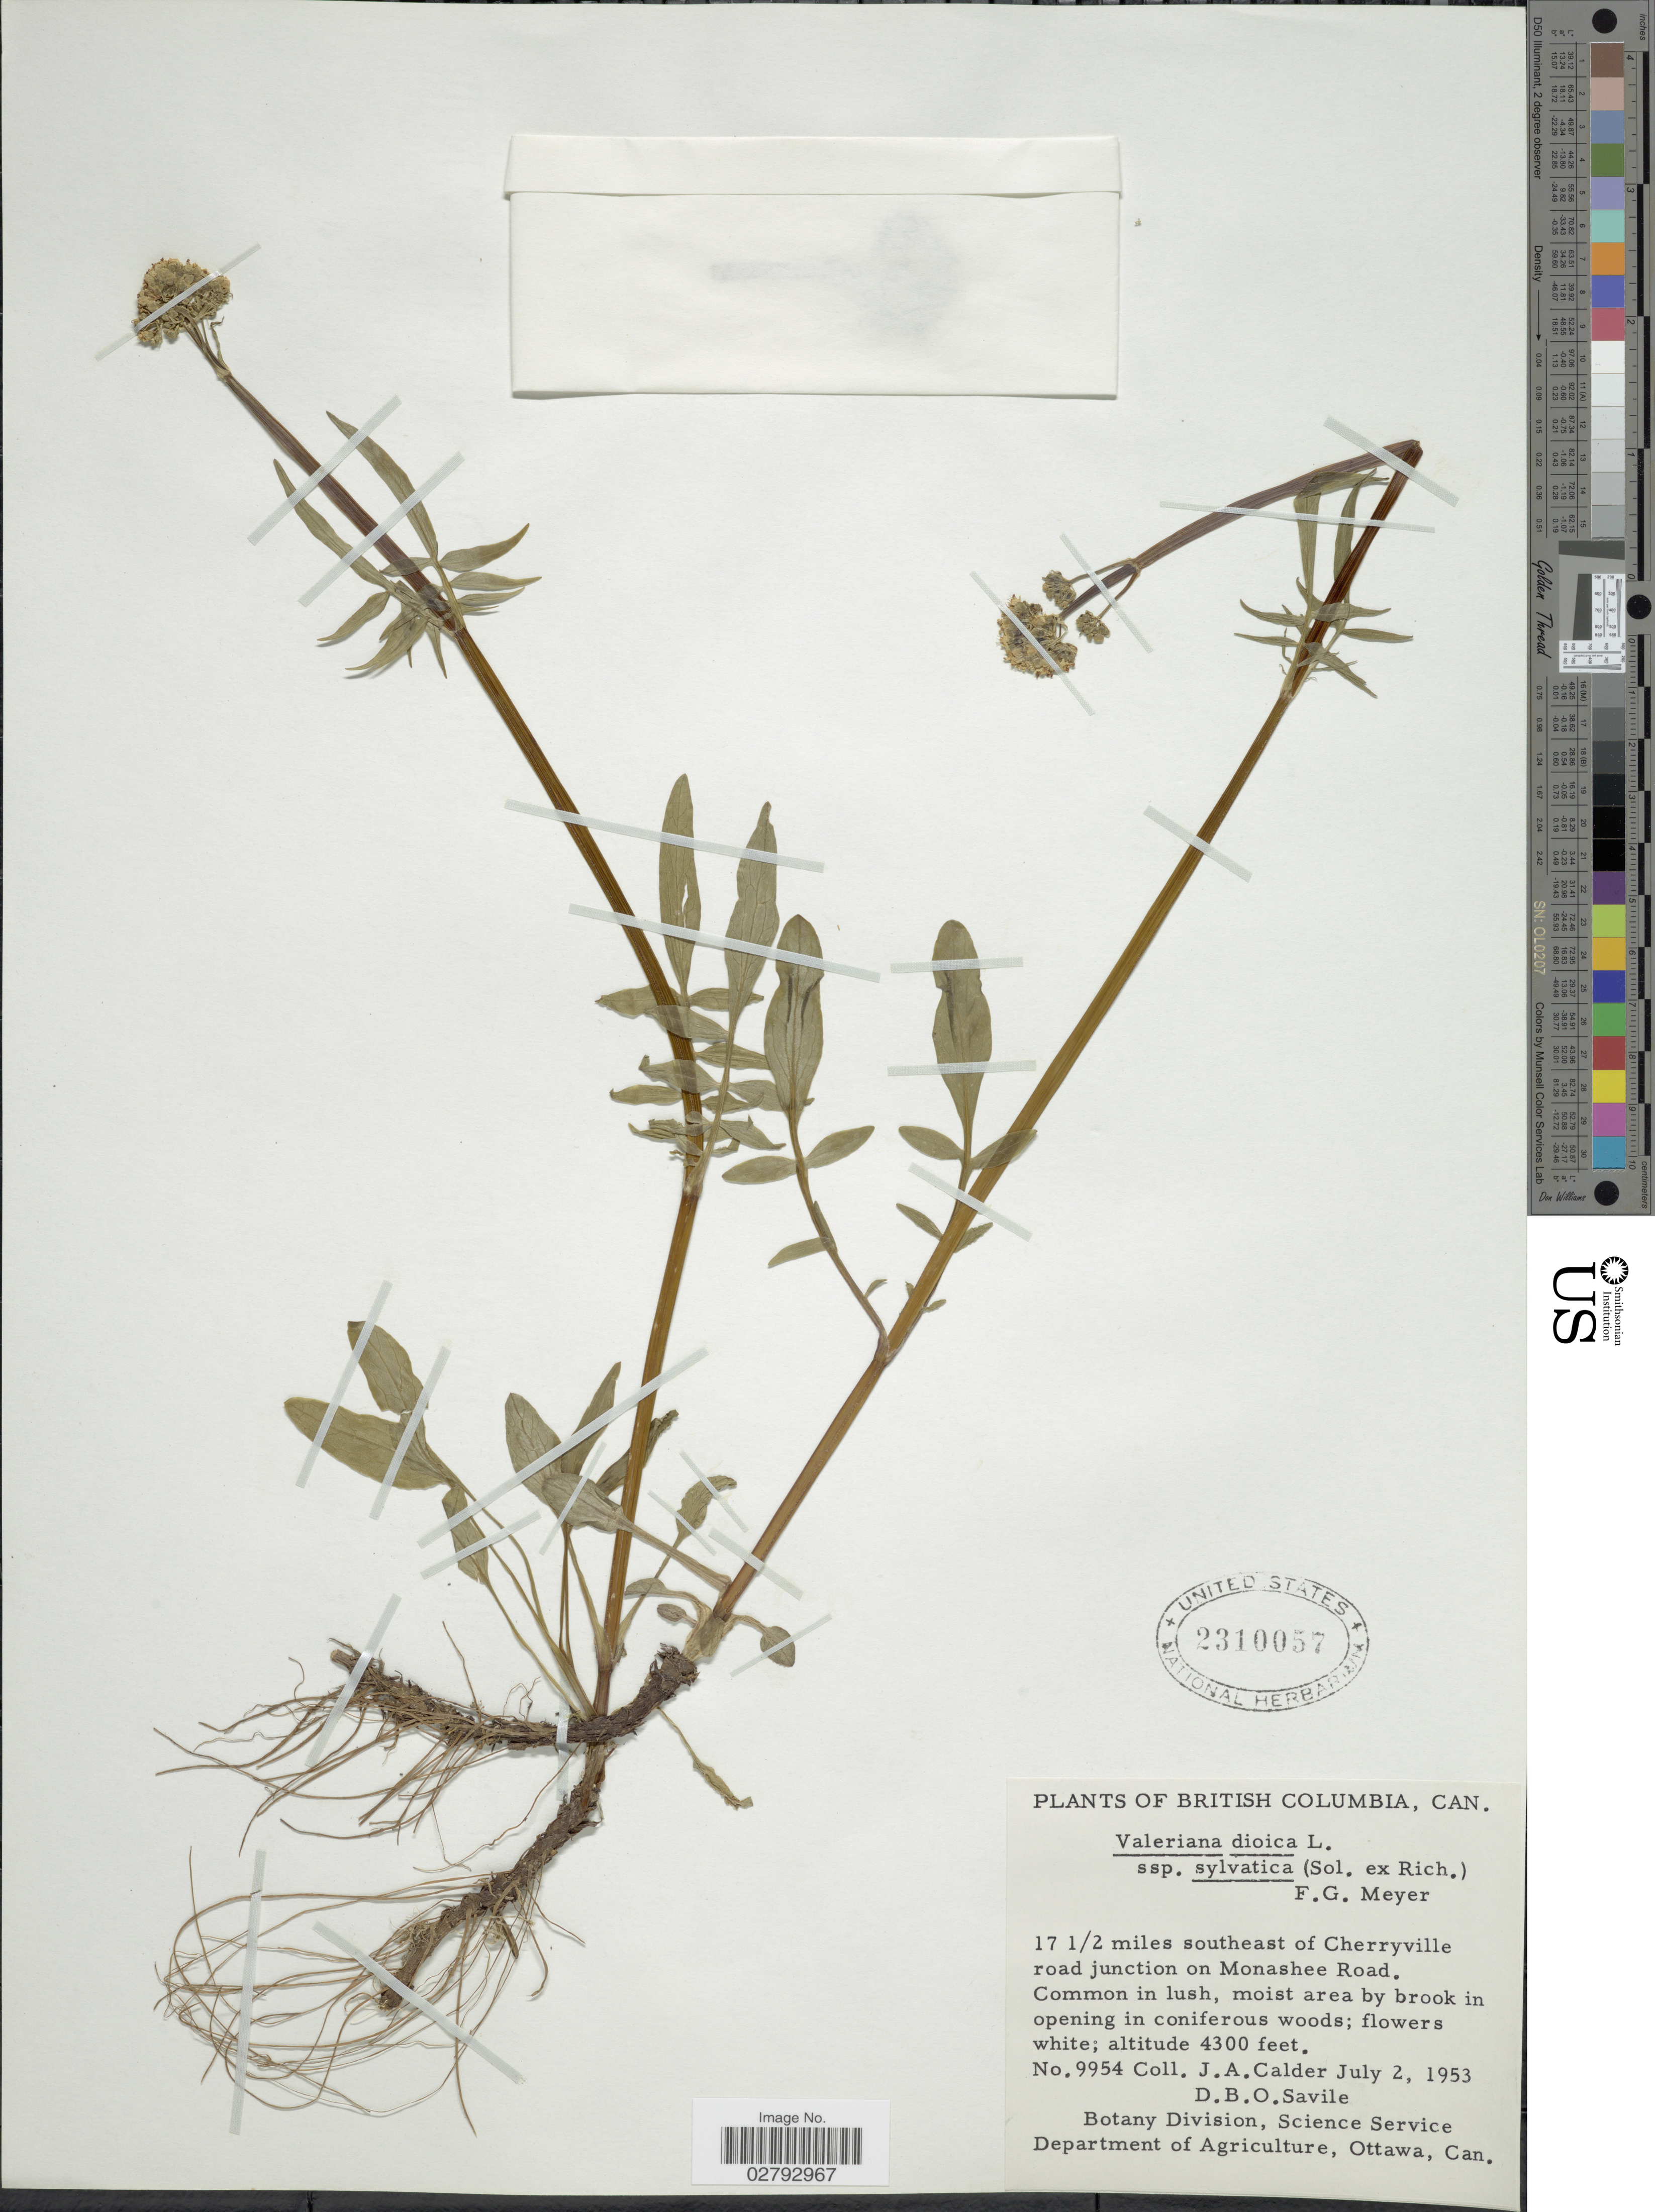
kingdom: Plantae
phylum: Tracheophyta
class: Magnoliopsida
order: Dipsacales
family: Caprifoliaceae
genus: Valeriana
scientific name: Valeriana dioica subsp. sylvatica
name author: (Sol. ex Richardson) F.G. Mey.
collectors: J. A. Calder & D. Savile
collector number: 9954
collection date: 1953-07-02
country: Canada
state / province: British Columbia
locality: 17 1/2 miles southeast of Cherryville road junction on Monashee Road.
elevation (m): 1311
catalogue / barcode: US 2310057